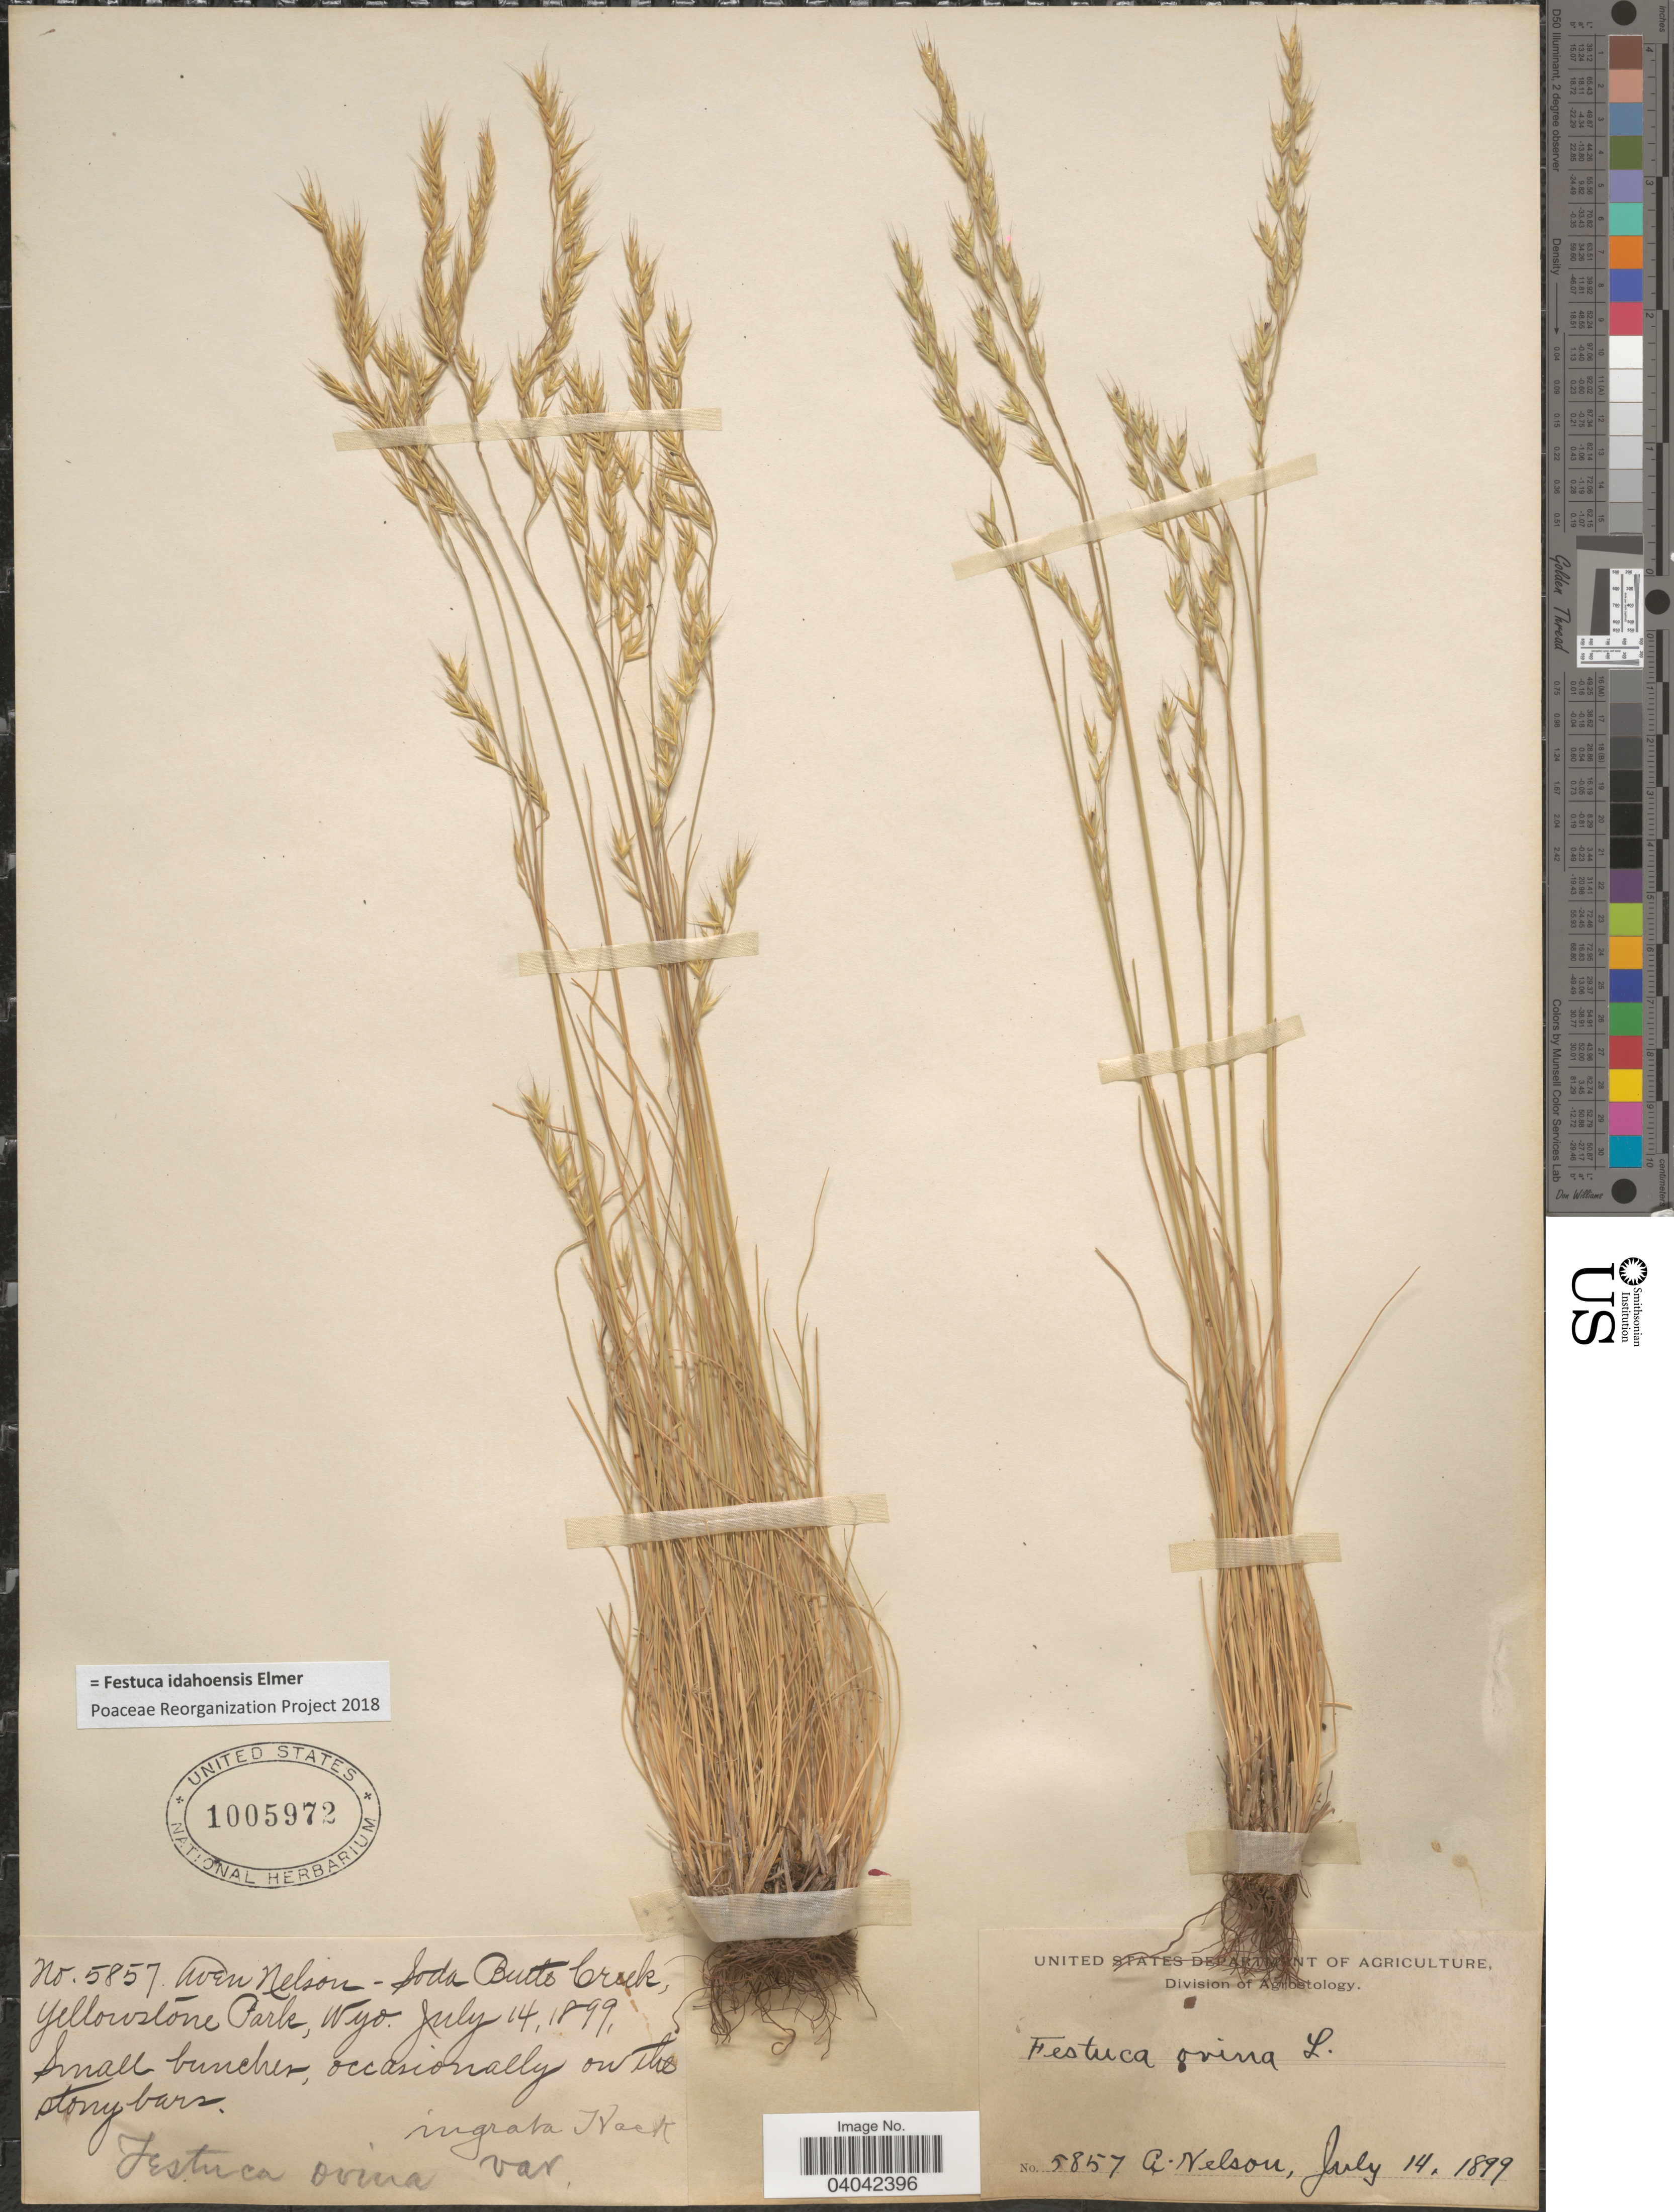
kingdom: Plantae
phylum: Tracheophyta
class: Liliopsida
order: Poales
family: Poaceae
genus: Festuca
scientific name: Festuca idahoensis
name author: Elmer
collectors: A. Nelson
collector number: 5857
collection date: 1899-07-14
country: United States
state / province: Wyoming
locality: Soda Butte Creek, Yellowstone Park.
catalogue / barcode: US 1005972